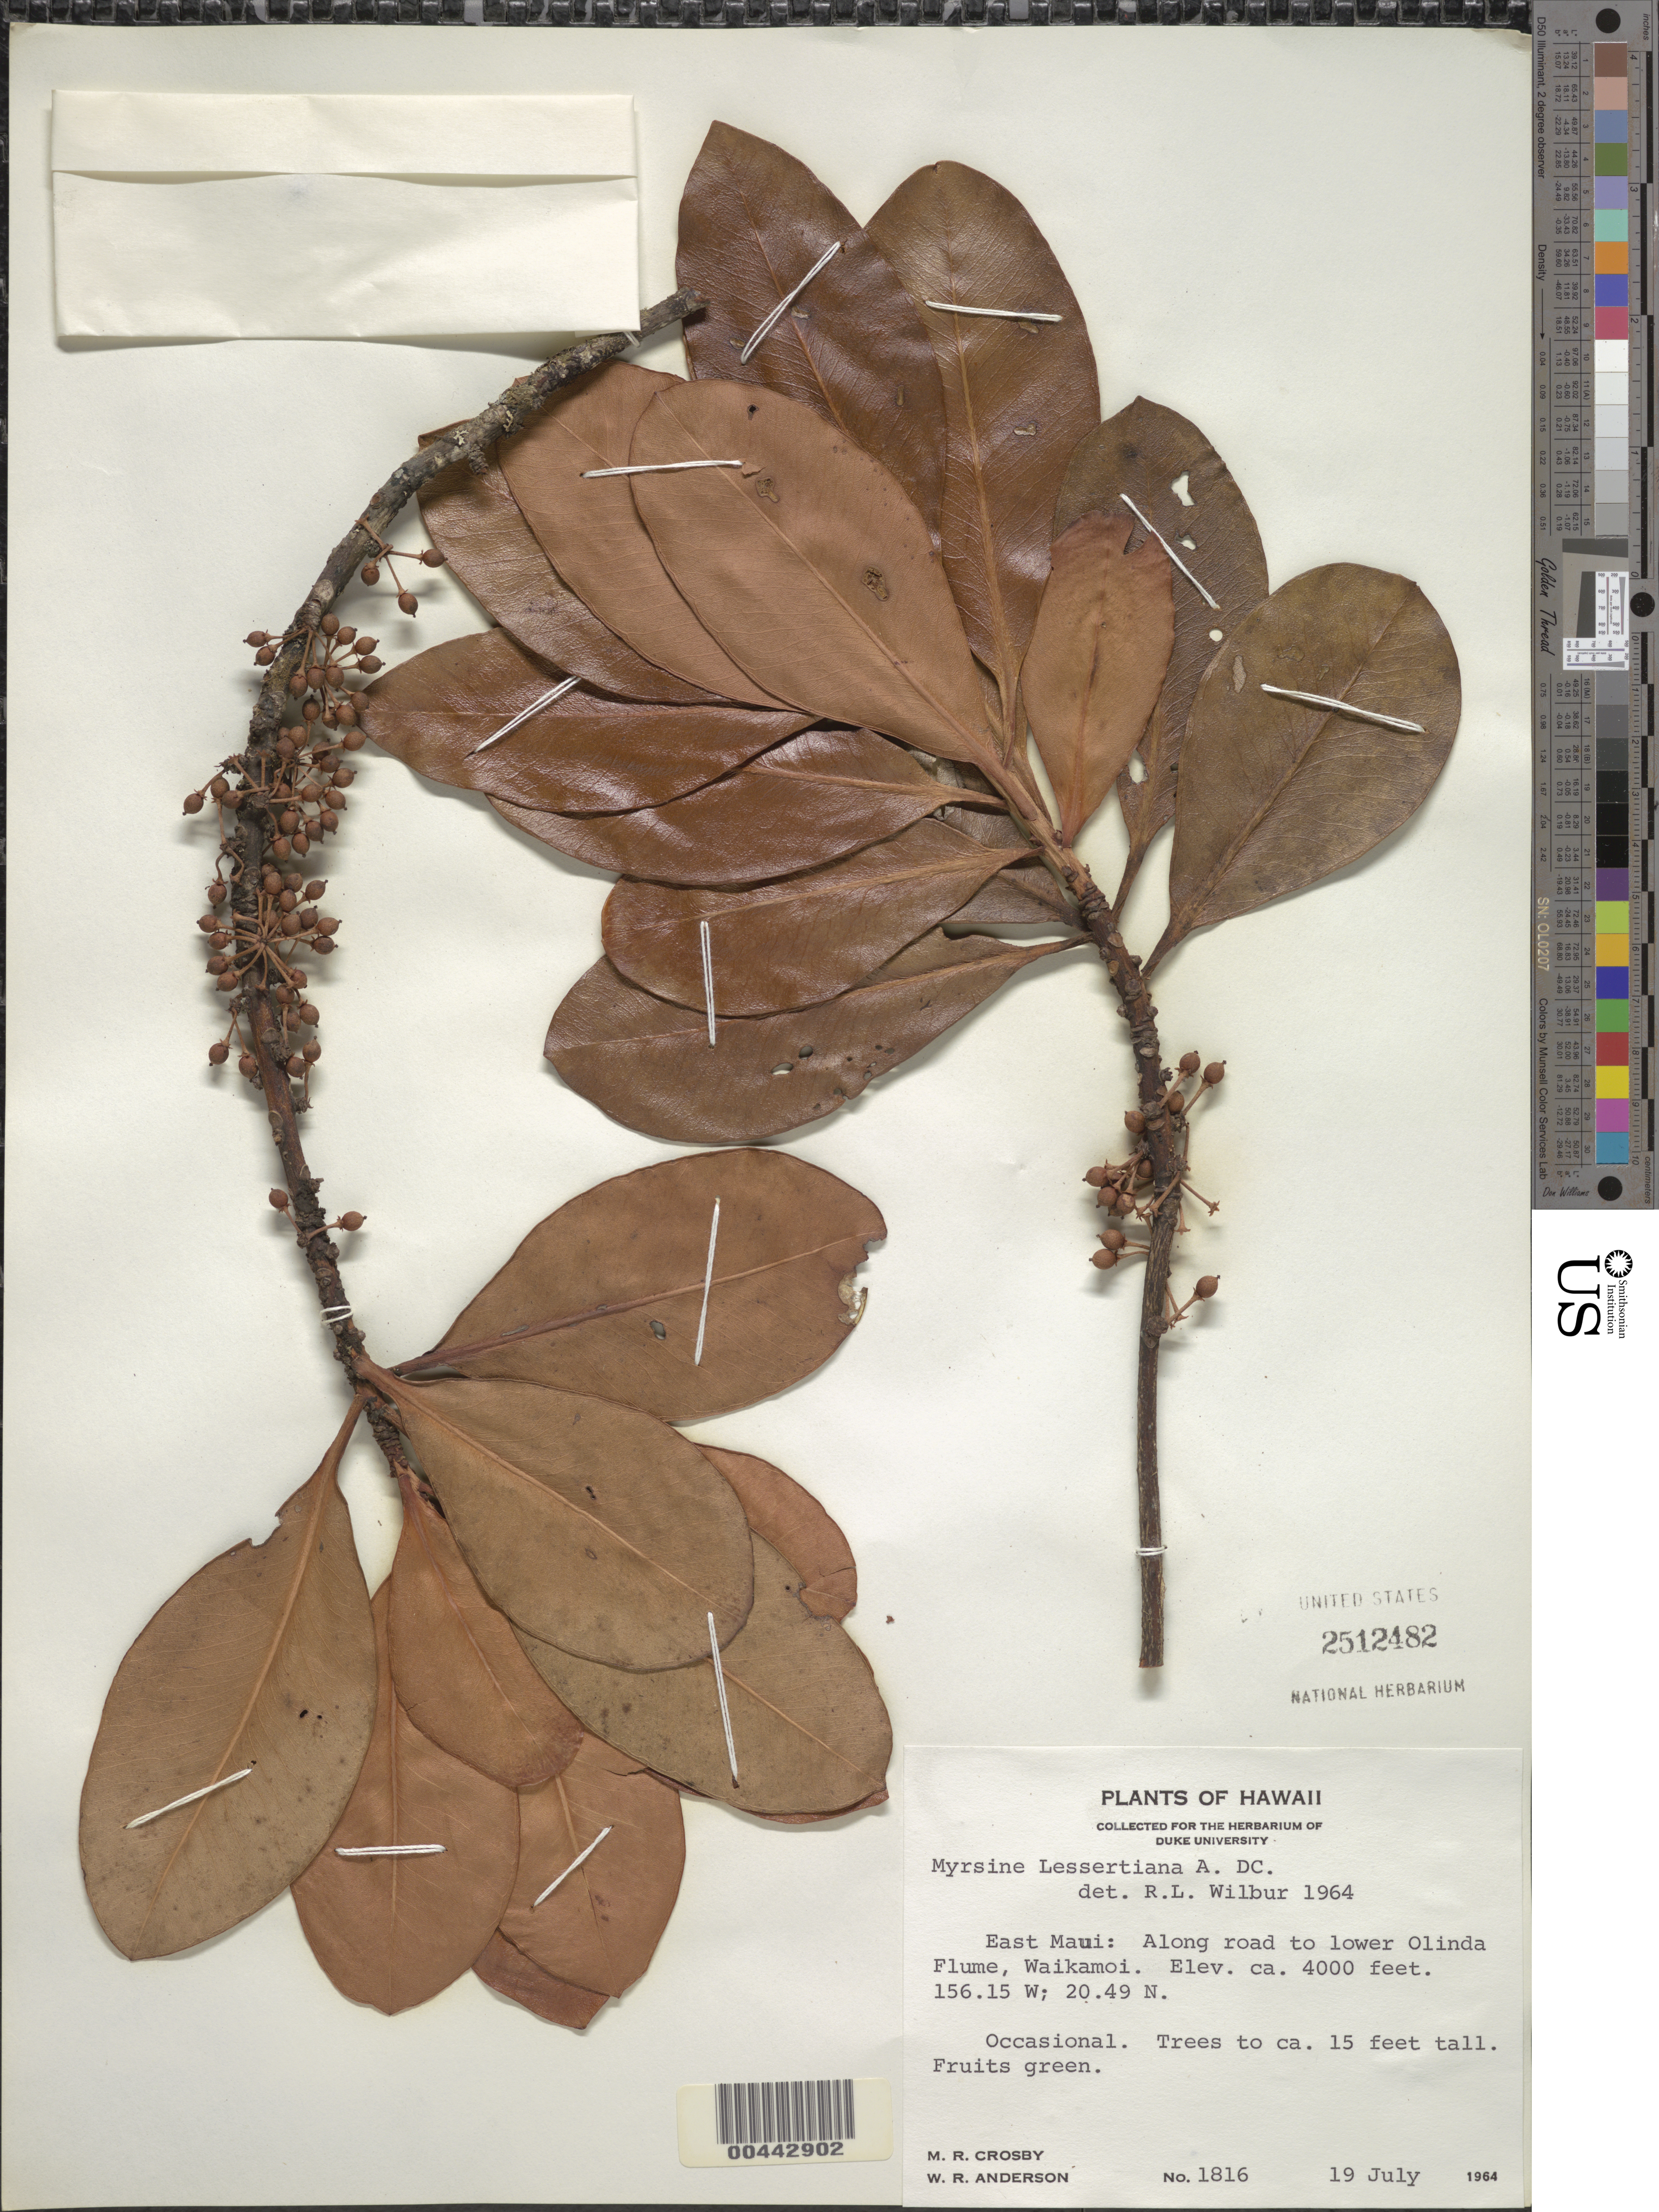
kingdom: Plantae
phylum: Tracheophyta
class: Magnoliopsida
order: Ericales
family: Primulaceae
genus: Myrsine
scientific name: Myrsine lessertiana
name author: A. DC.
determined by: Wilbur, R. L.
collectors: M. R. Crosby & W. R. Anderson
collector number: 1816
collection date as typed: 19 Jul 1964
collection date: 1964-07-19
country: United States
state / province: Hawaii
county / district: Maui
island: Maui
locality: East Maui: Along road to lower Olinda Flume, Waikamoi.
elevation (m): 1219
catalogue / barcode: US 2512482